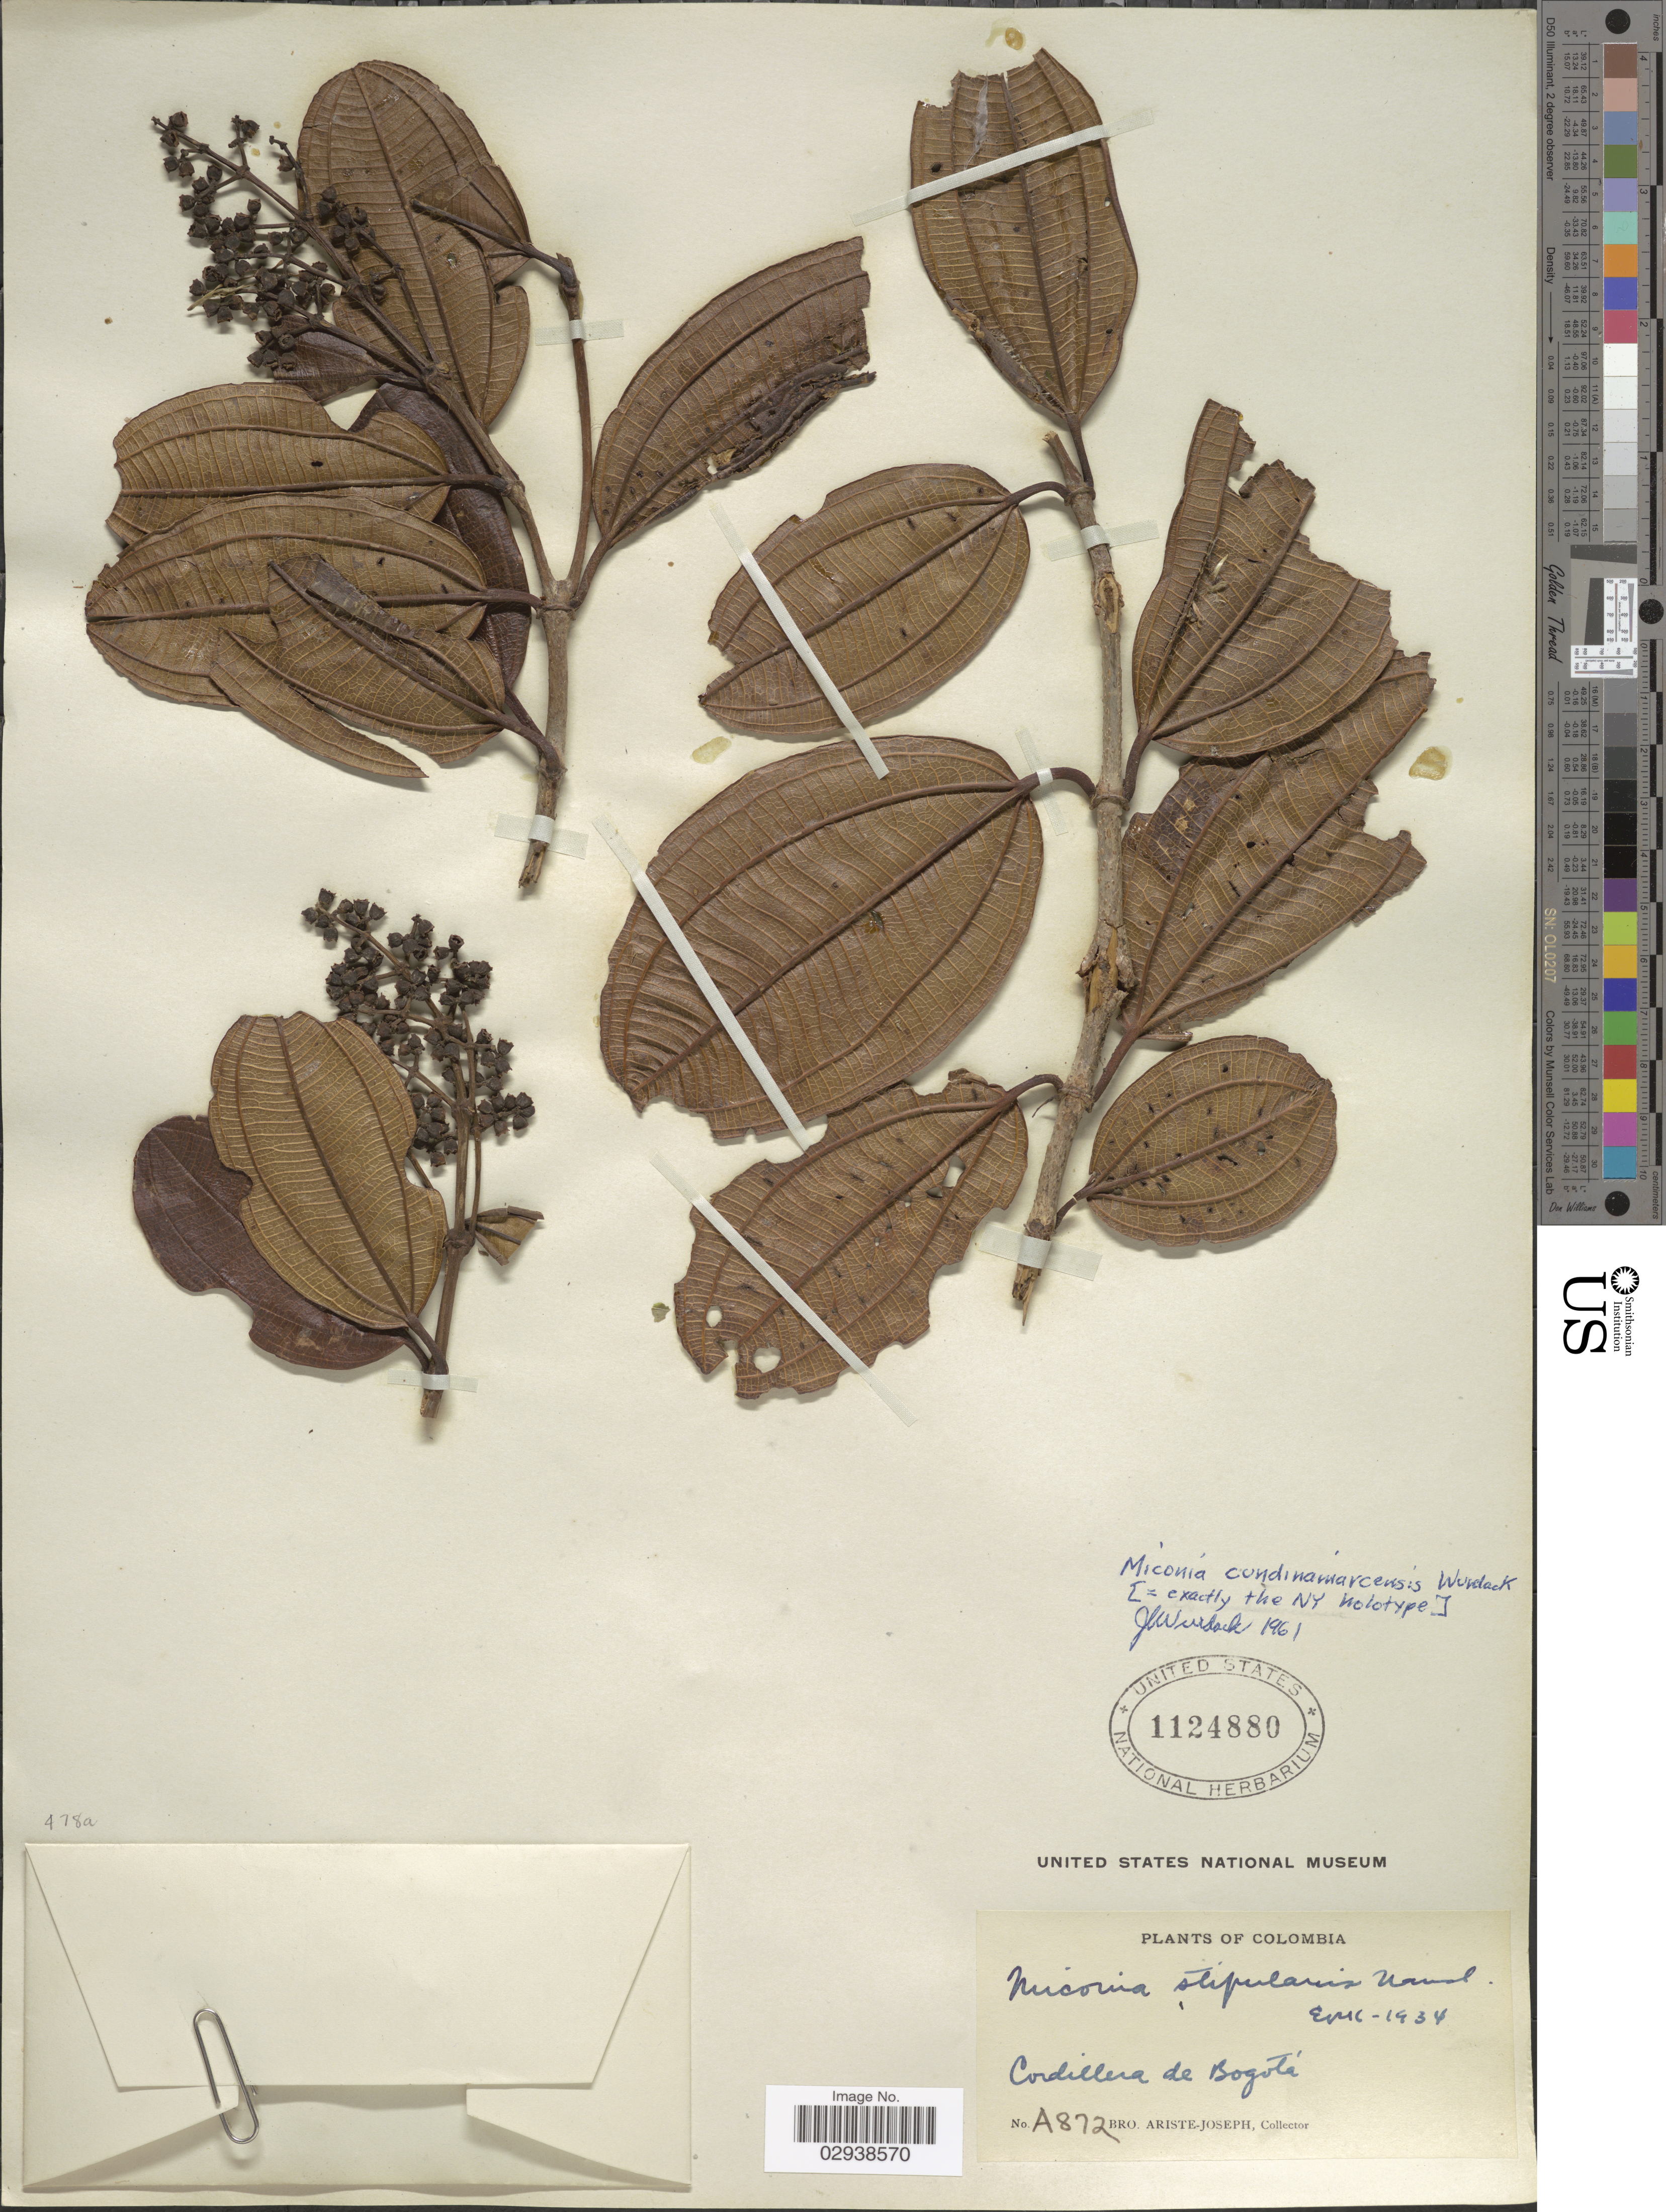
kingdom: Plantae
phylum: Tracheophyta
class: Magnoliopsida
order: Myrtales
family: Melastomataceae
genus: Miconia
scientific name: Miconia cundinamarcensis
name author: Wurdack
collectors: Bro. Ariste-Joseph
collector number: A872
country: Colombia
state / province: Bogota D.C.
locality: Cordillera de Bogotá.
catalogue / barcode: US 1124880